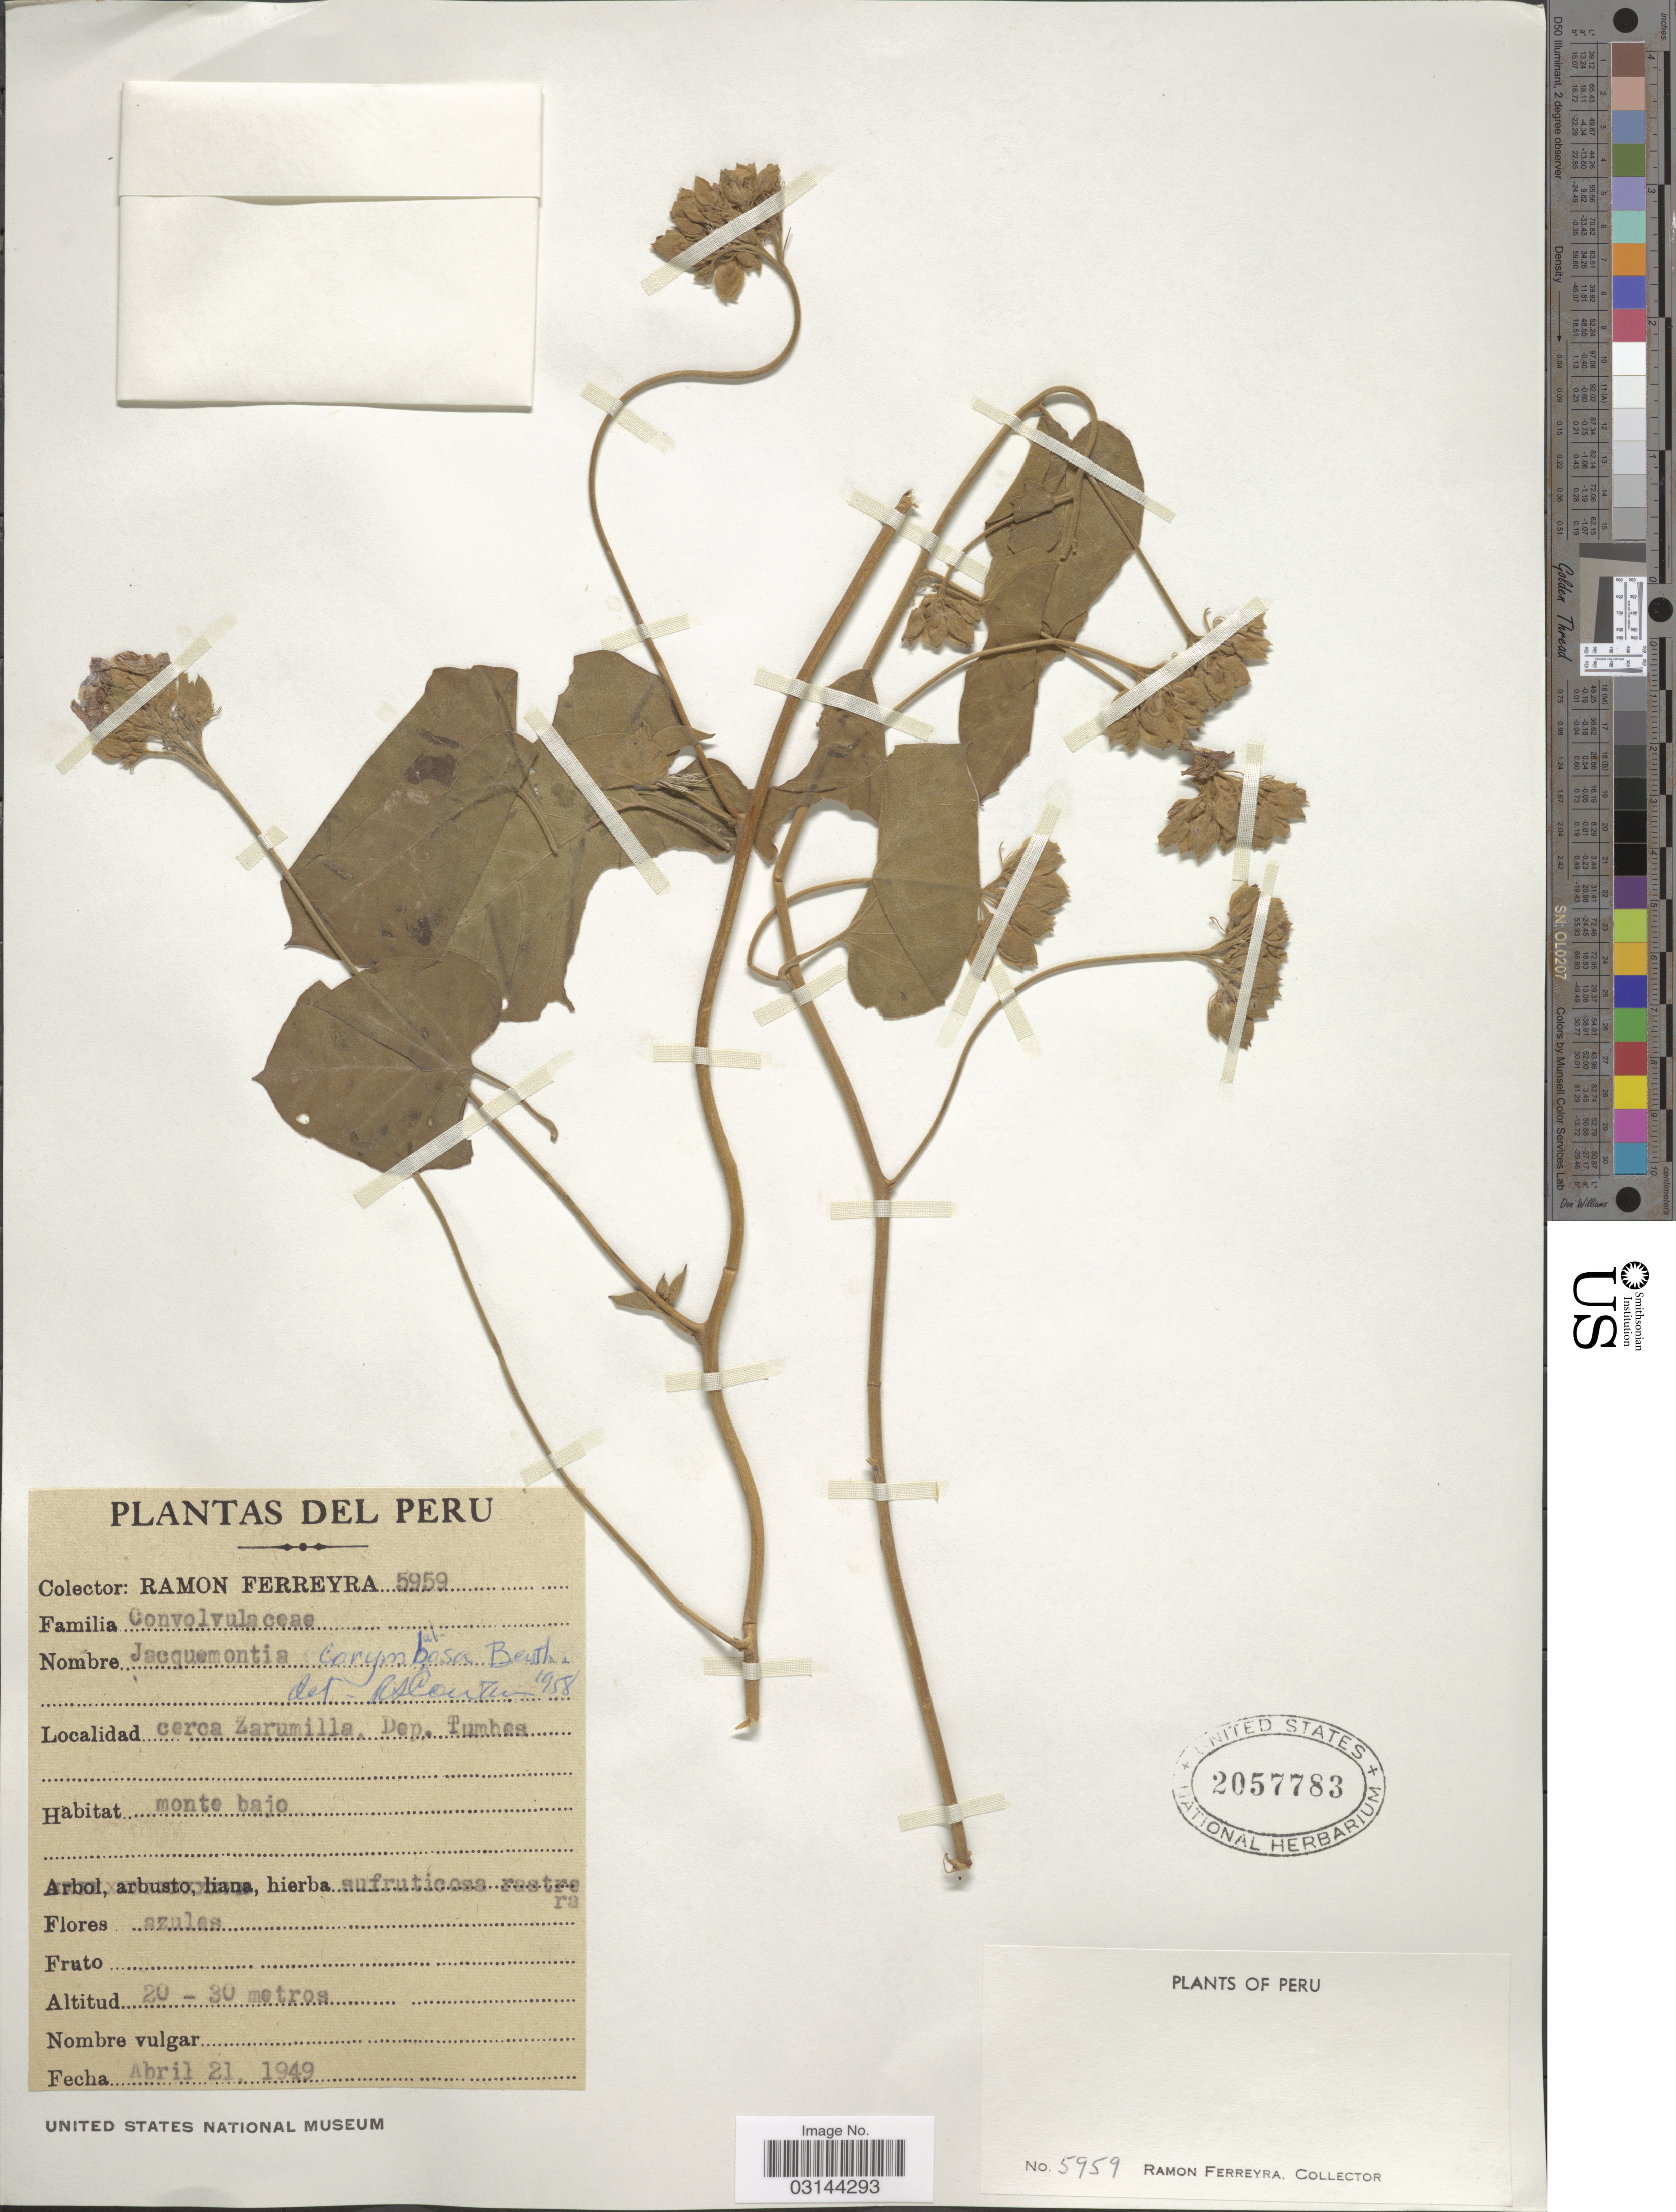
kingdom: Plantae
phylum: Tracheophyta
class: Magnoliopsida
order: Solanales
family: Convolvulaceae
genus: Jacquemontia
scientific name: Jacquemontia corymbulosa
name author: Benth.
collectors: R. A. Ferreyra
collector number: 5959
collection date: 1949-04-21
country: Peru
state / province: Tumbes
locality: Cerca Zarumilla, Dep. Tumbes.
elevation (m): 20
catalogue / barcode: US 2057783